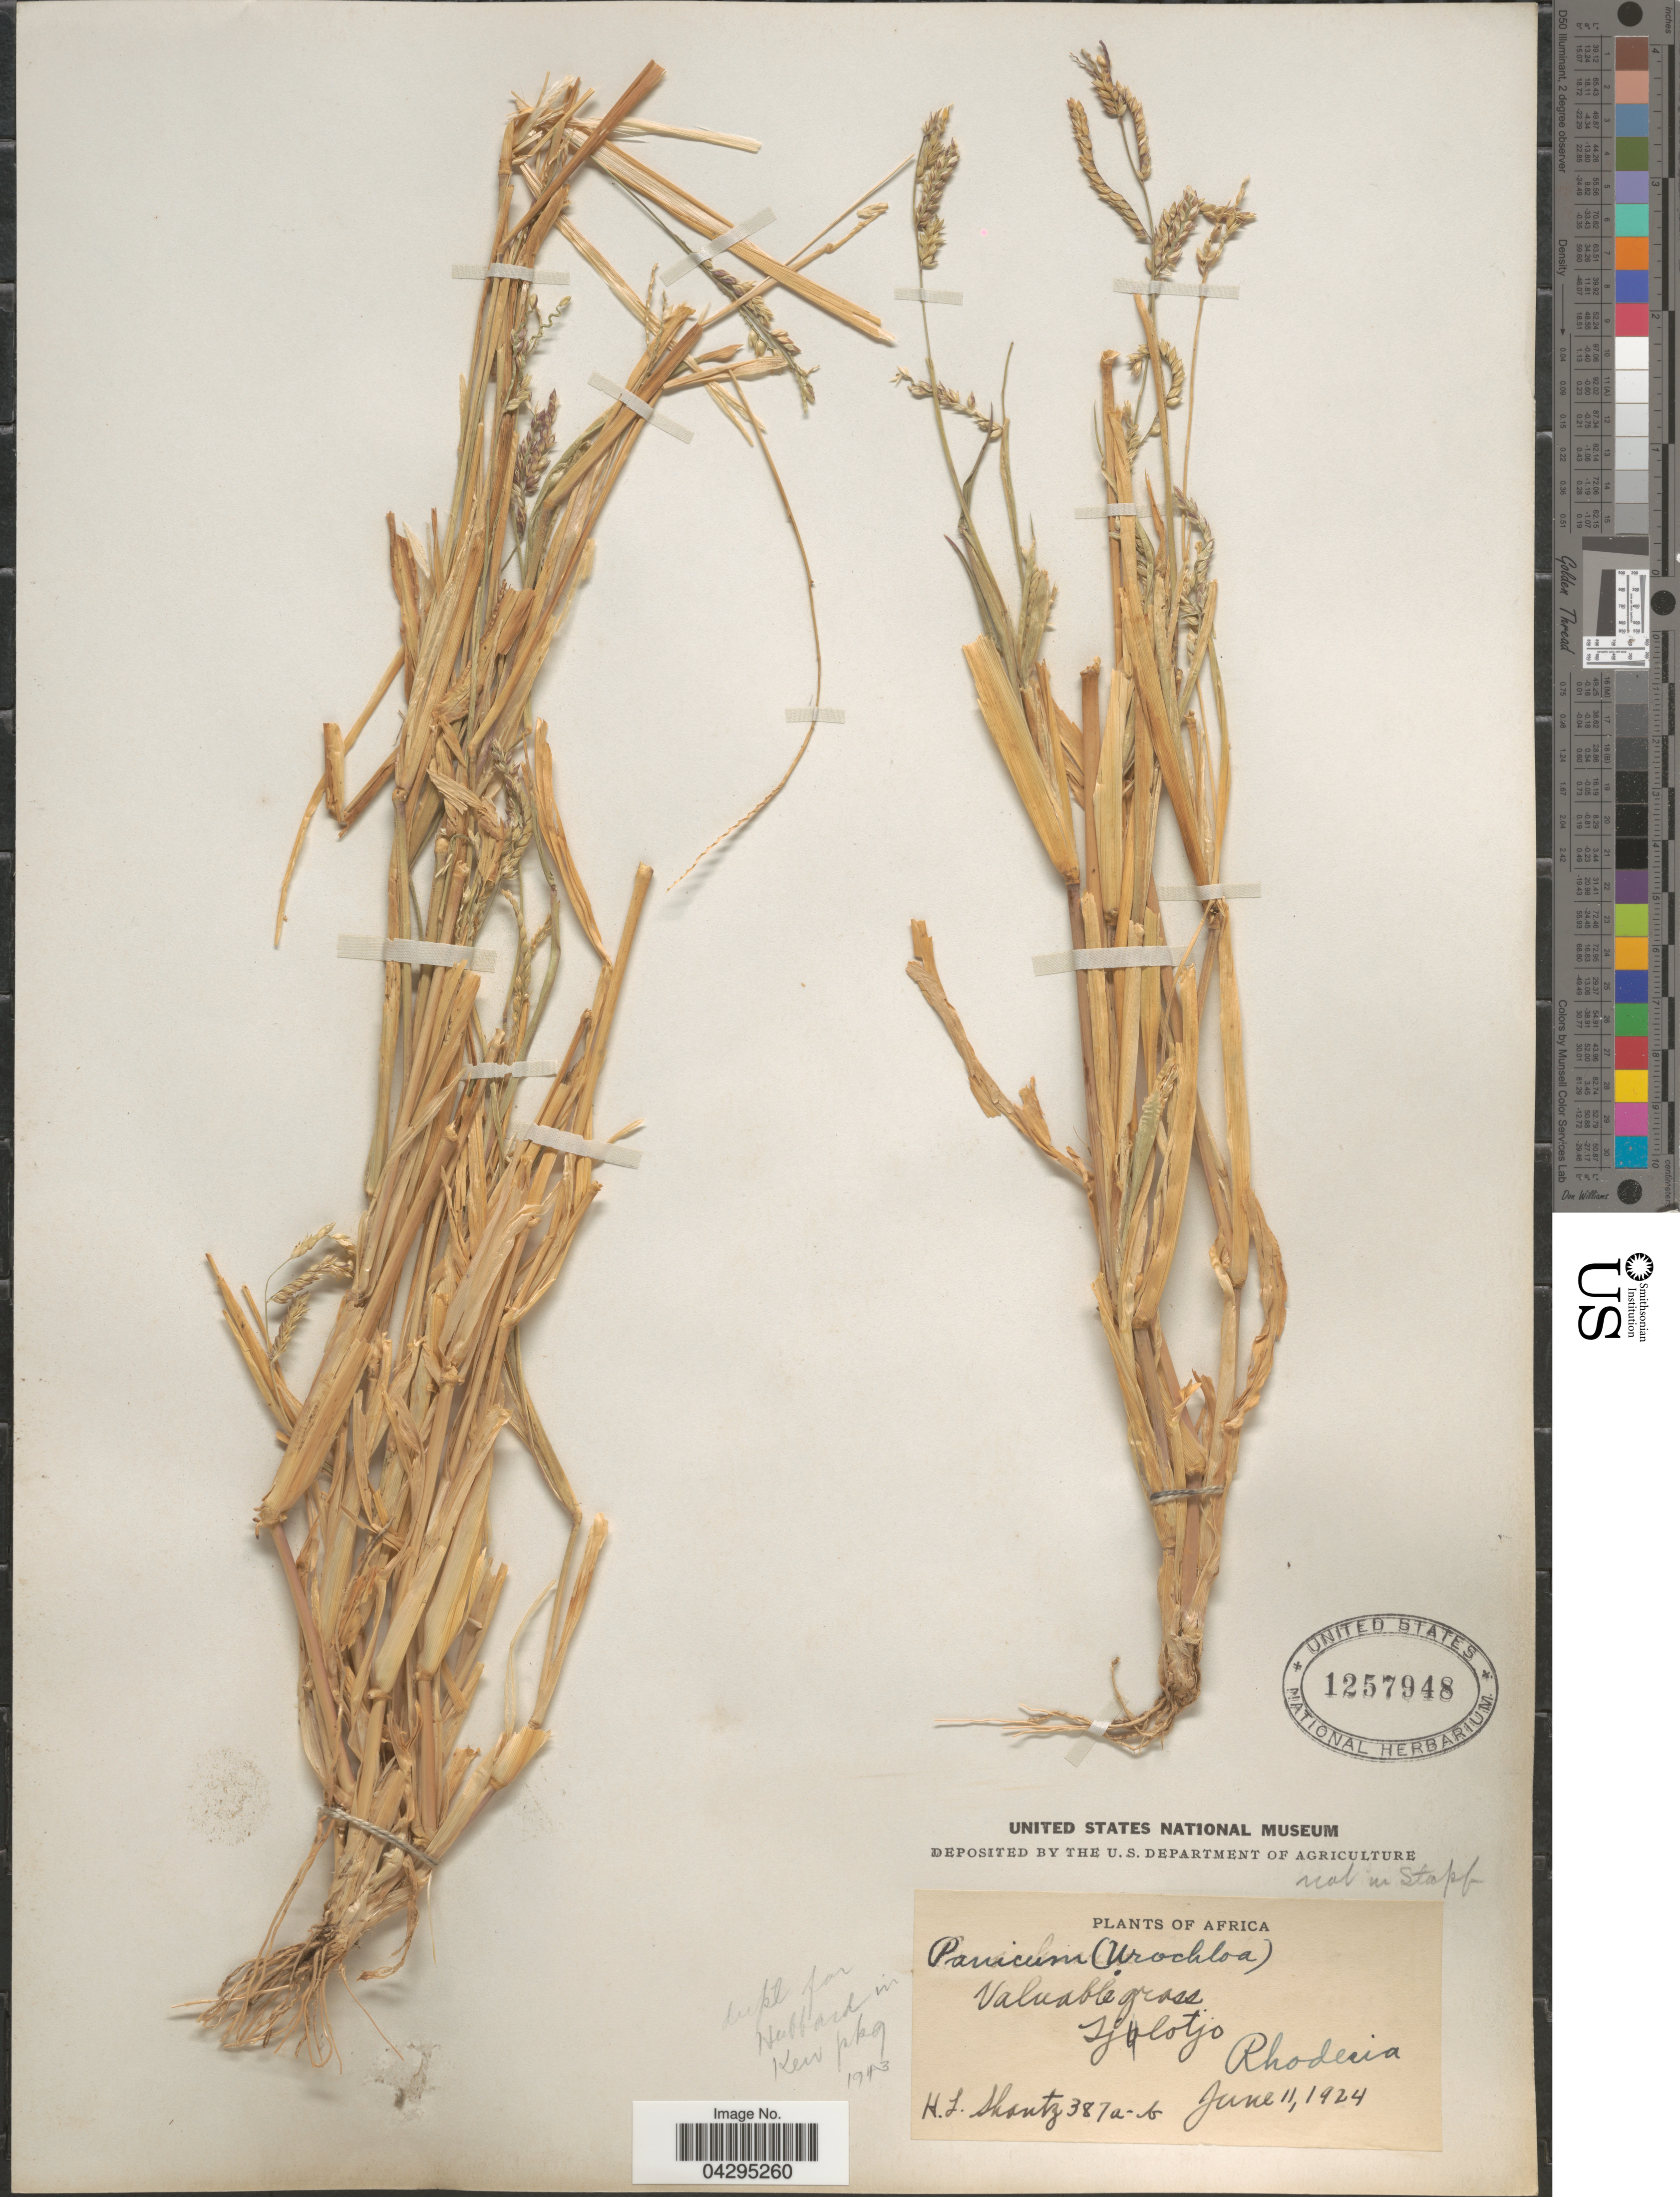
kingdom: Plantae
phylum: Tracheophyta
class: Liliopsida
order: Poales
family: Poaceae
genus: Urochloa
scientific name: Urochloa sp.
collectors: H. Shantz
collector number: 387a-2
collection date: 1924-06-11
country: Zimbabwe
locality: Tjulotjo. Rhodesia.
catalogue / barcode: US 1257948